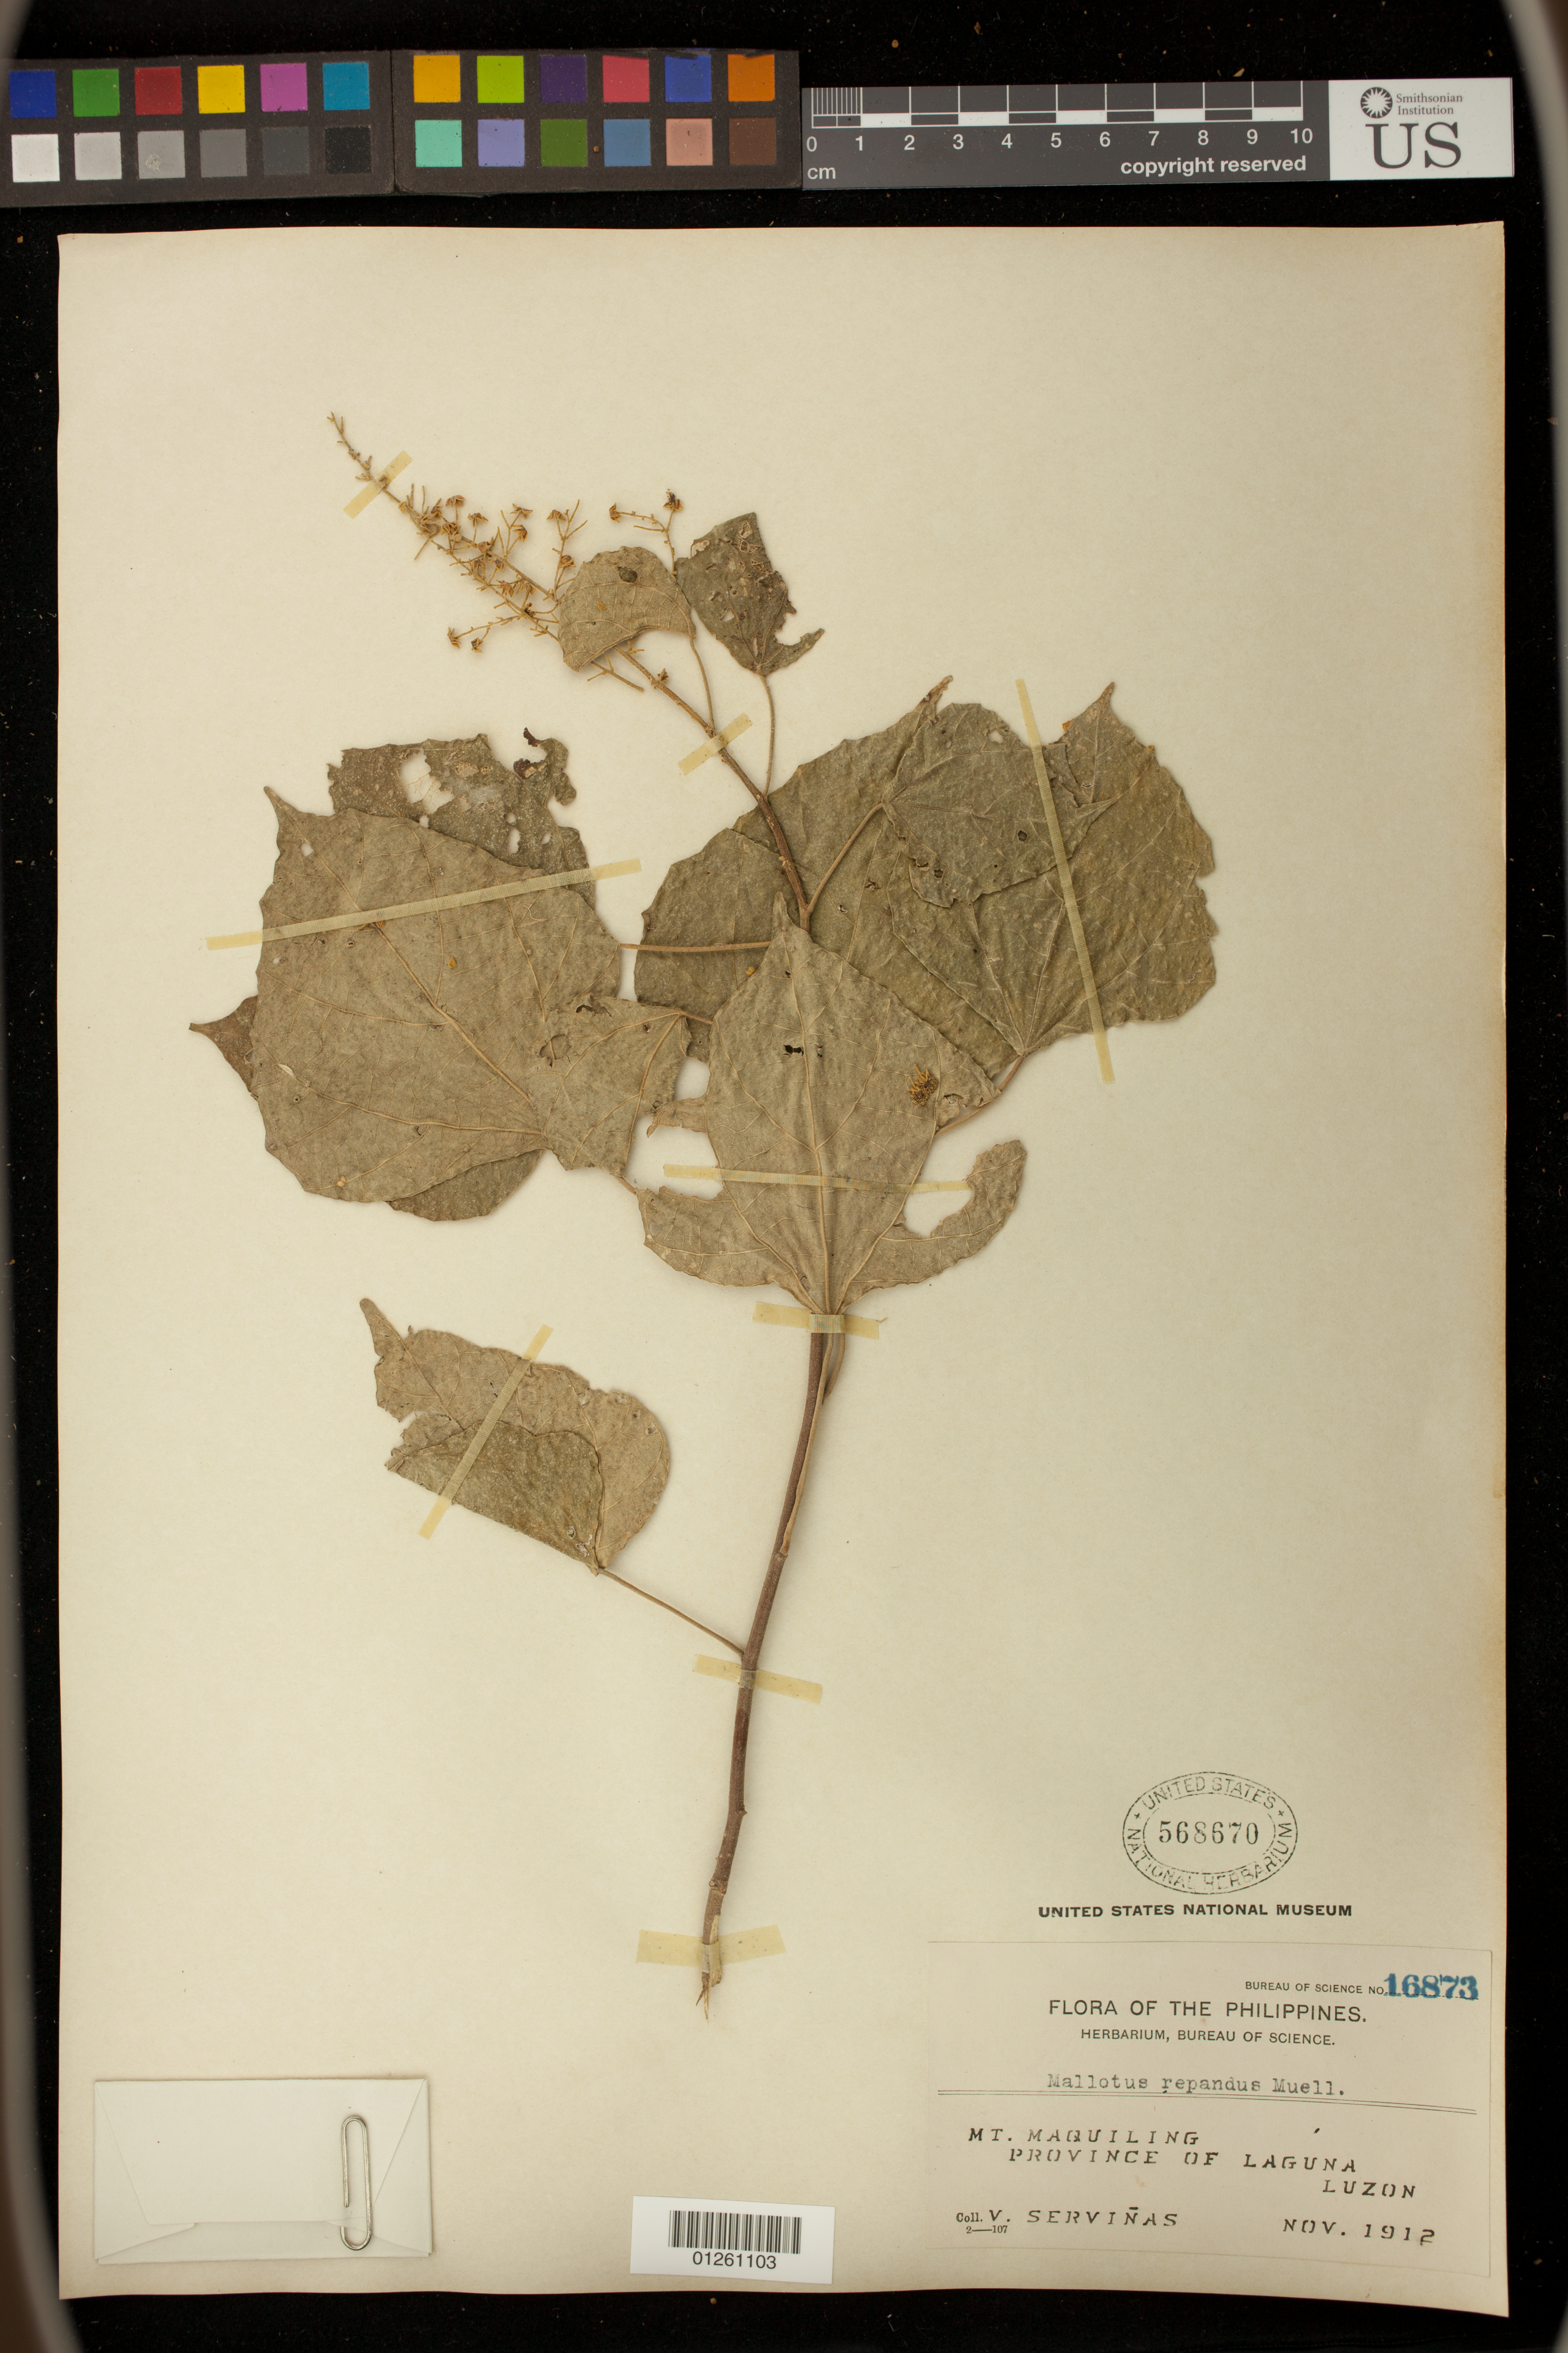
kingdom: Plantae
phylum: Tracheophyta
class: Magnoliopsida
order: Malpighiales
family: Euphorbiaceae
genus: Mallotus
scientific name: Mallotus repandus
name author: (Rottler) Müll. Arg.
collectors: V. Servinas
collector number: Bur. Sci. 16873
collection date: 1912-11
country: Philippines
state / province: Calabarzon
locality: Mt. Maquiling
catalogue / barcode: US 568670